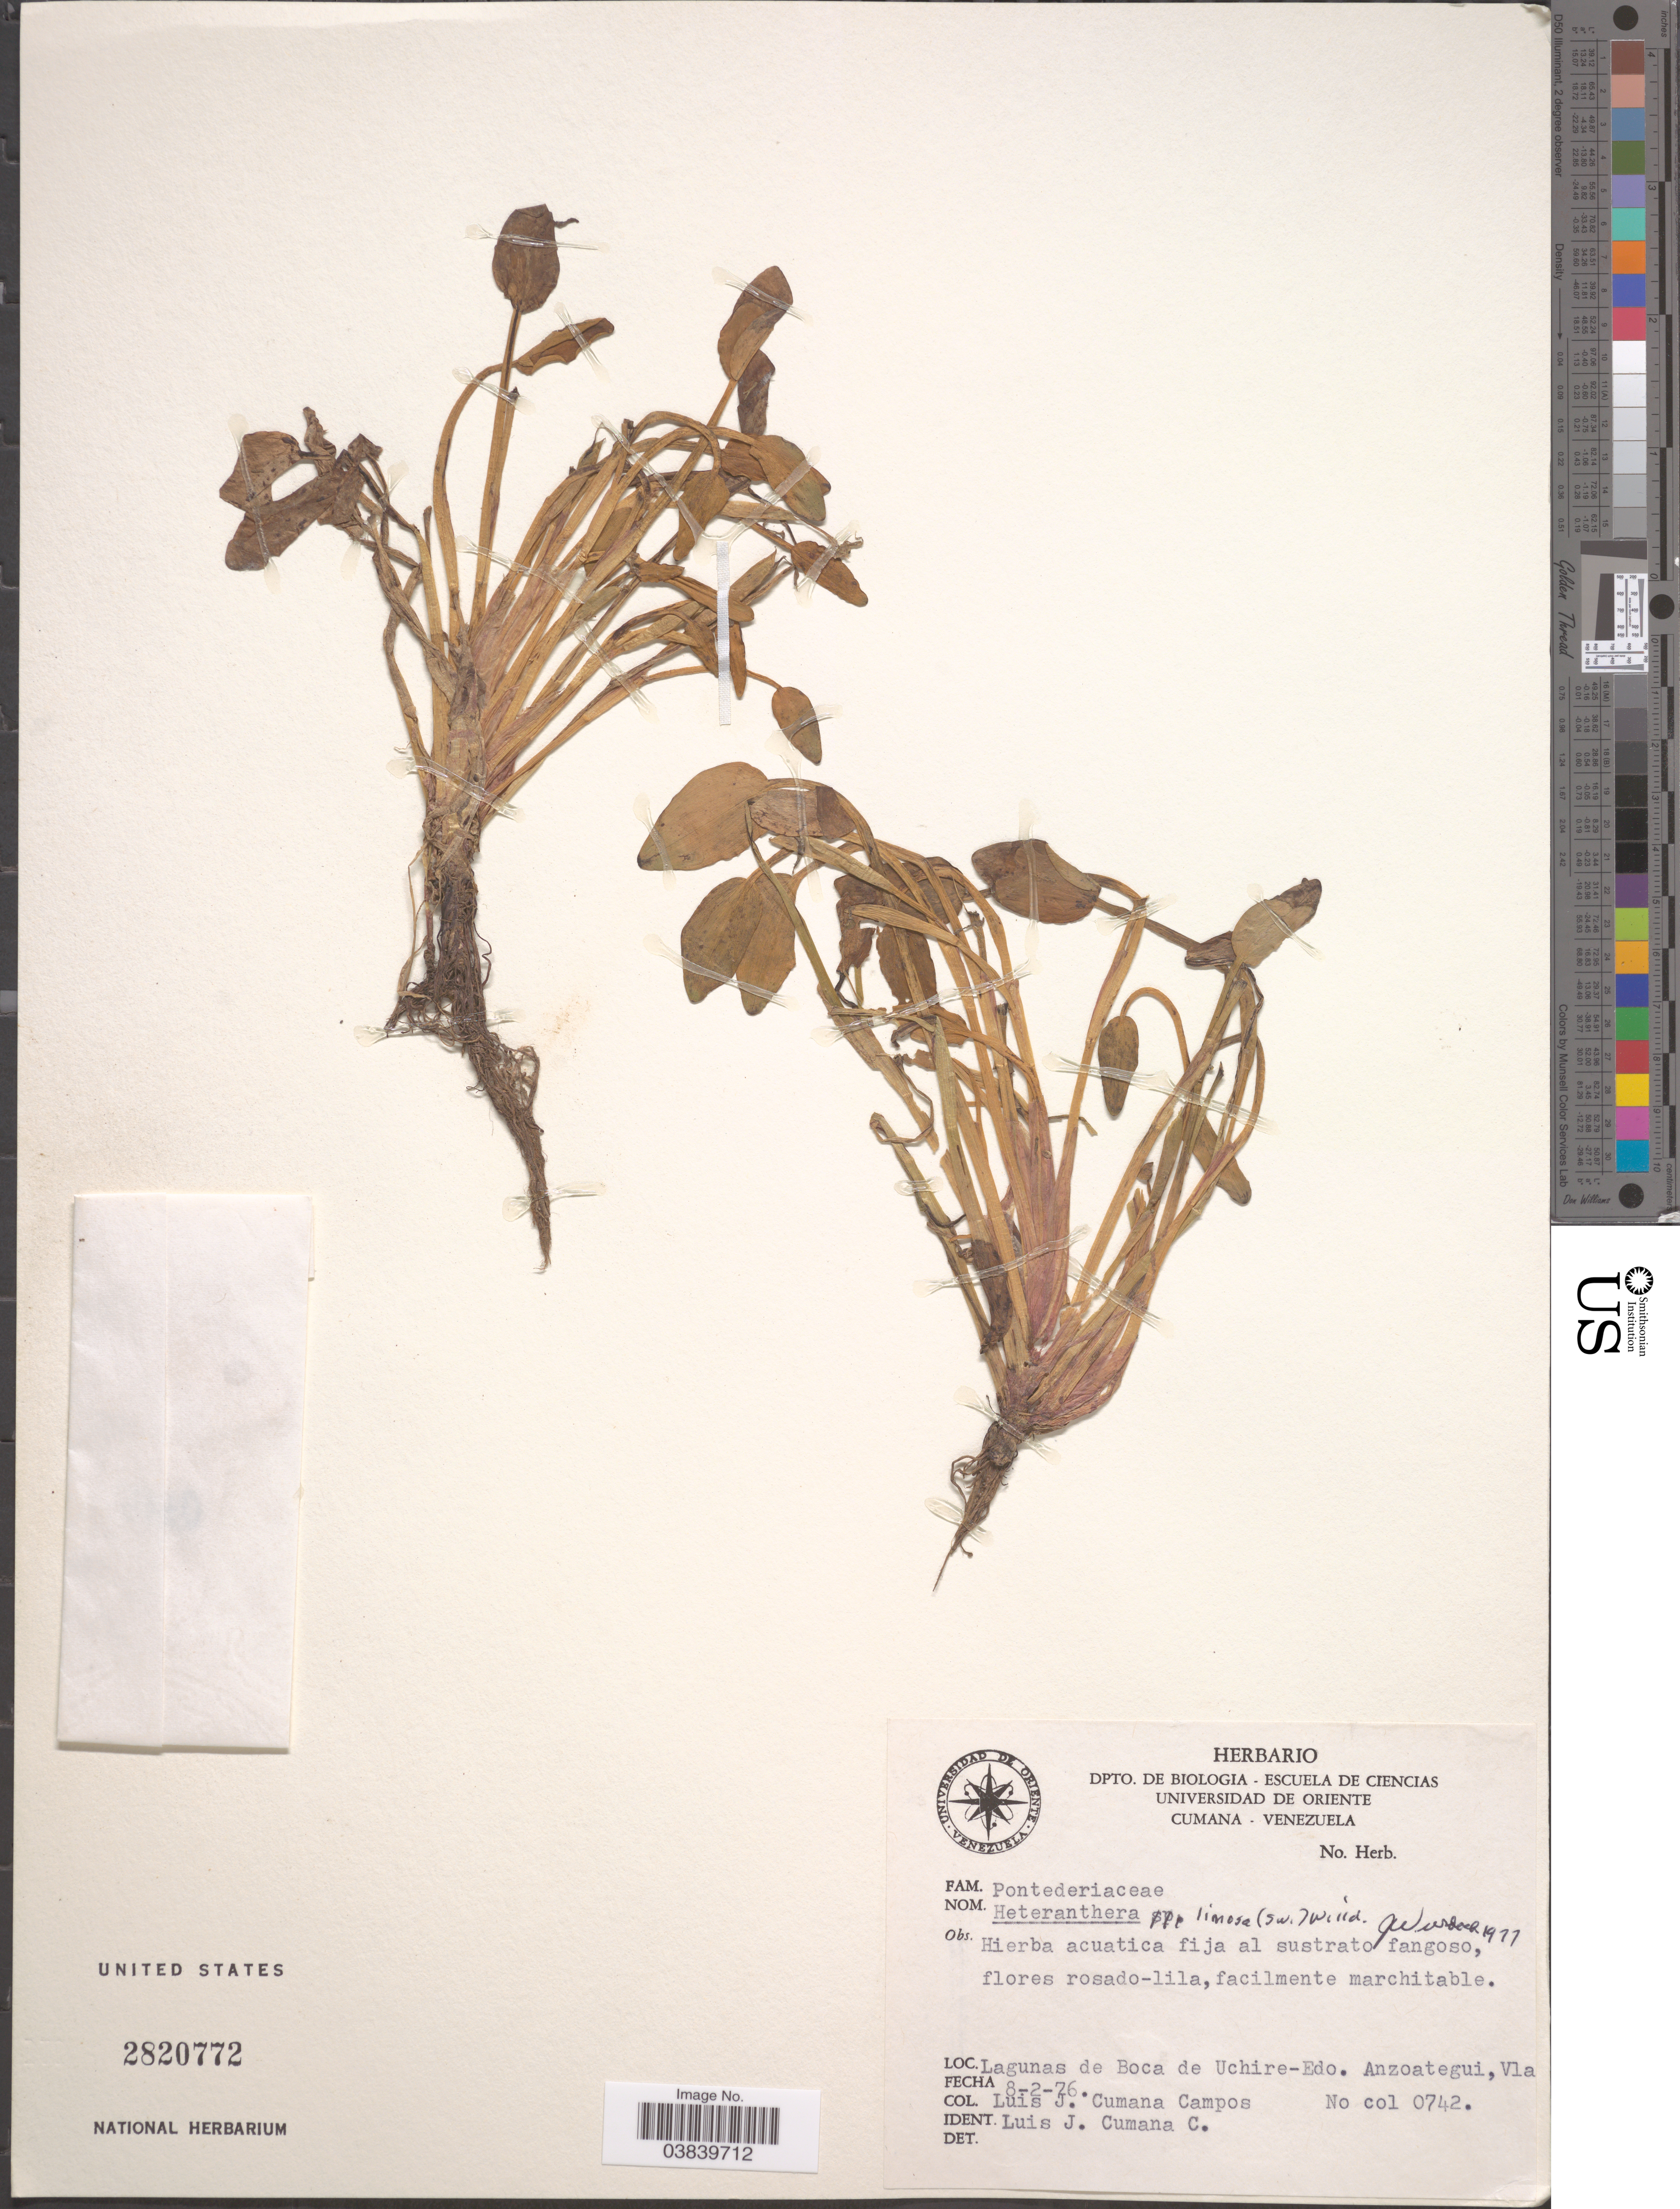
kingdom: Plantae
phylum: Tracheophyta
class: Liliopsida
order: Commelinales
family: Pontederiaceae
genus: Heteranthera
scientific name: Heteranthera limosa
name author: (Sw.) Willd.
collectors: L. Campos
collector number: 0742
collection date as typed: Transcribed d/m/y: 8/2/76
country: Venezuela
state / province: Anzoategui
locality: Lagunas de Boca de Uchire-Edo. Anzoategui, Vla.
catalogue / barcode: US 2820772